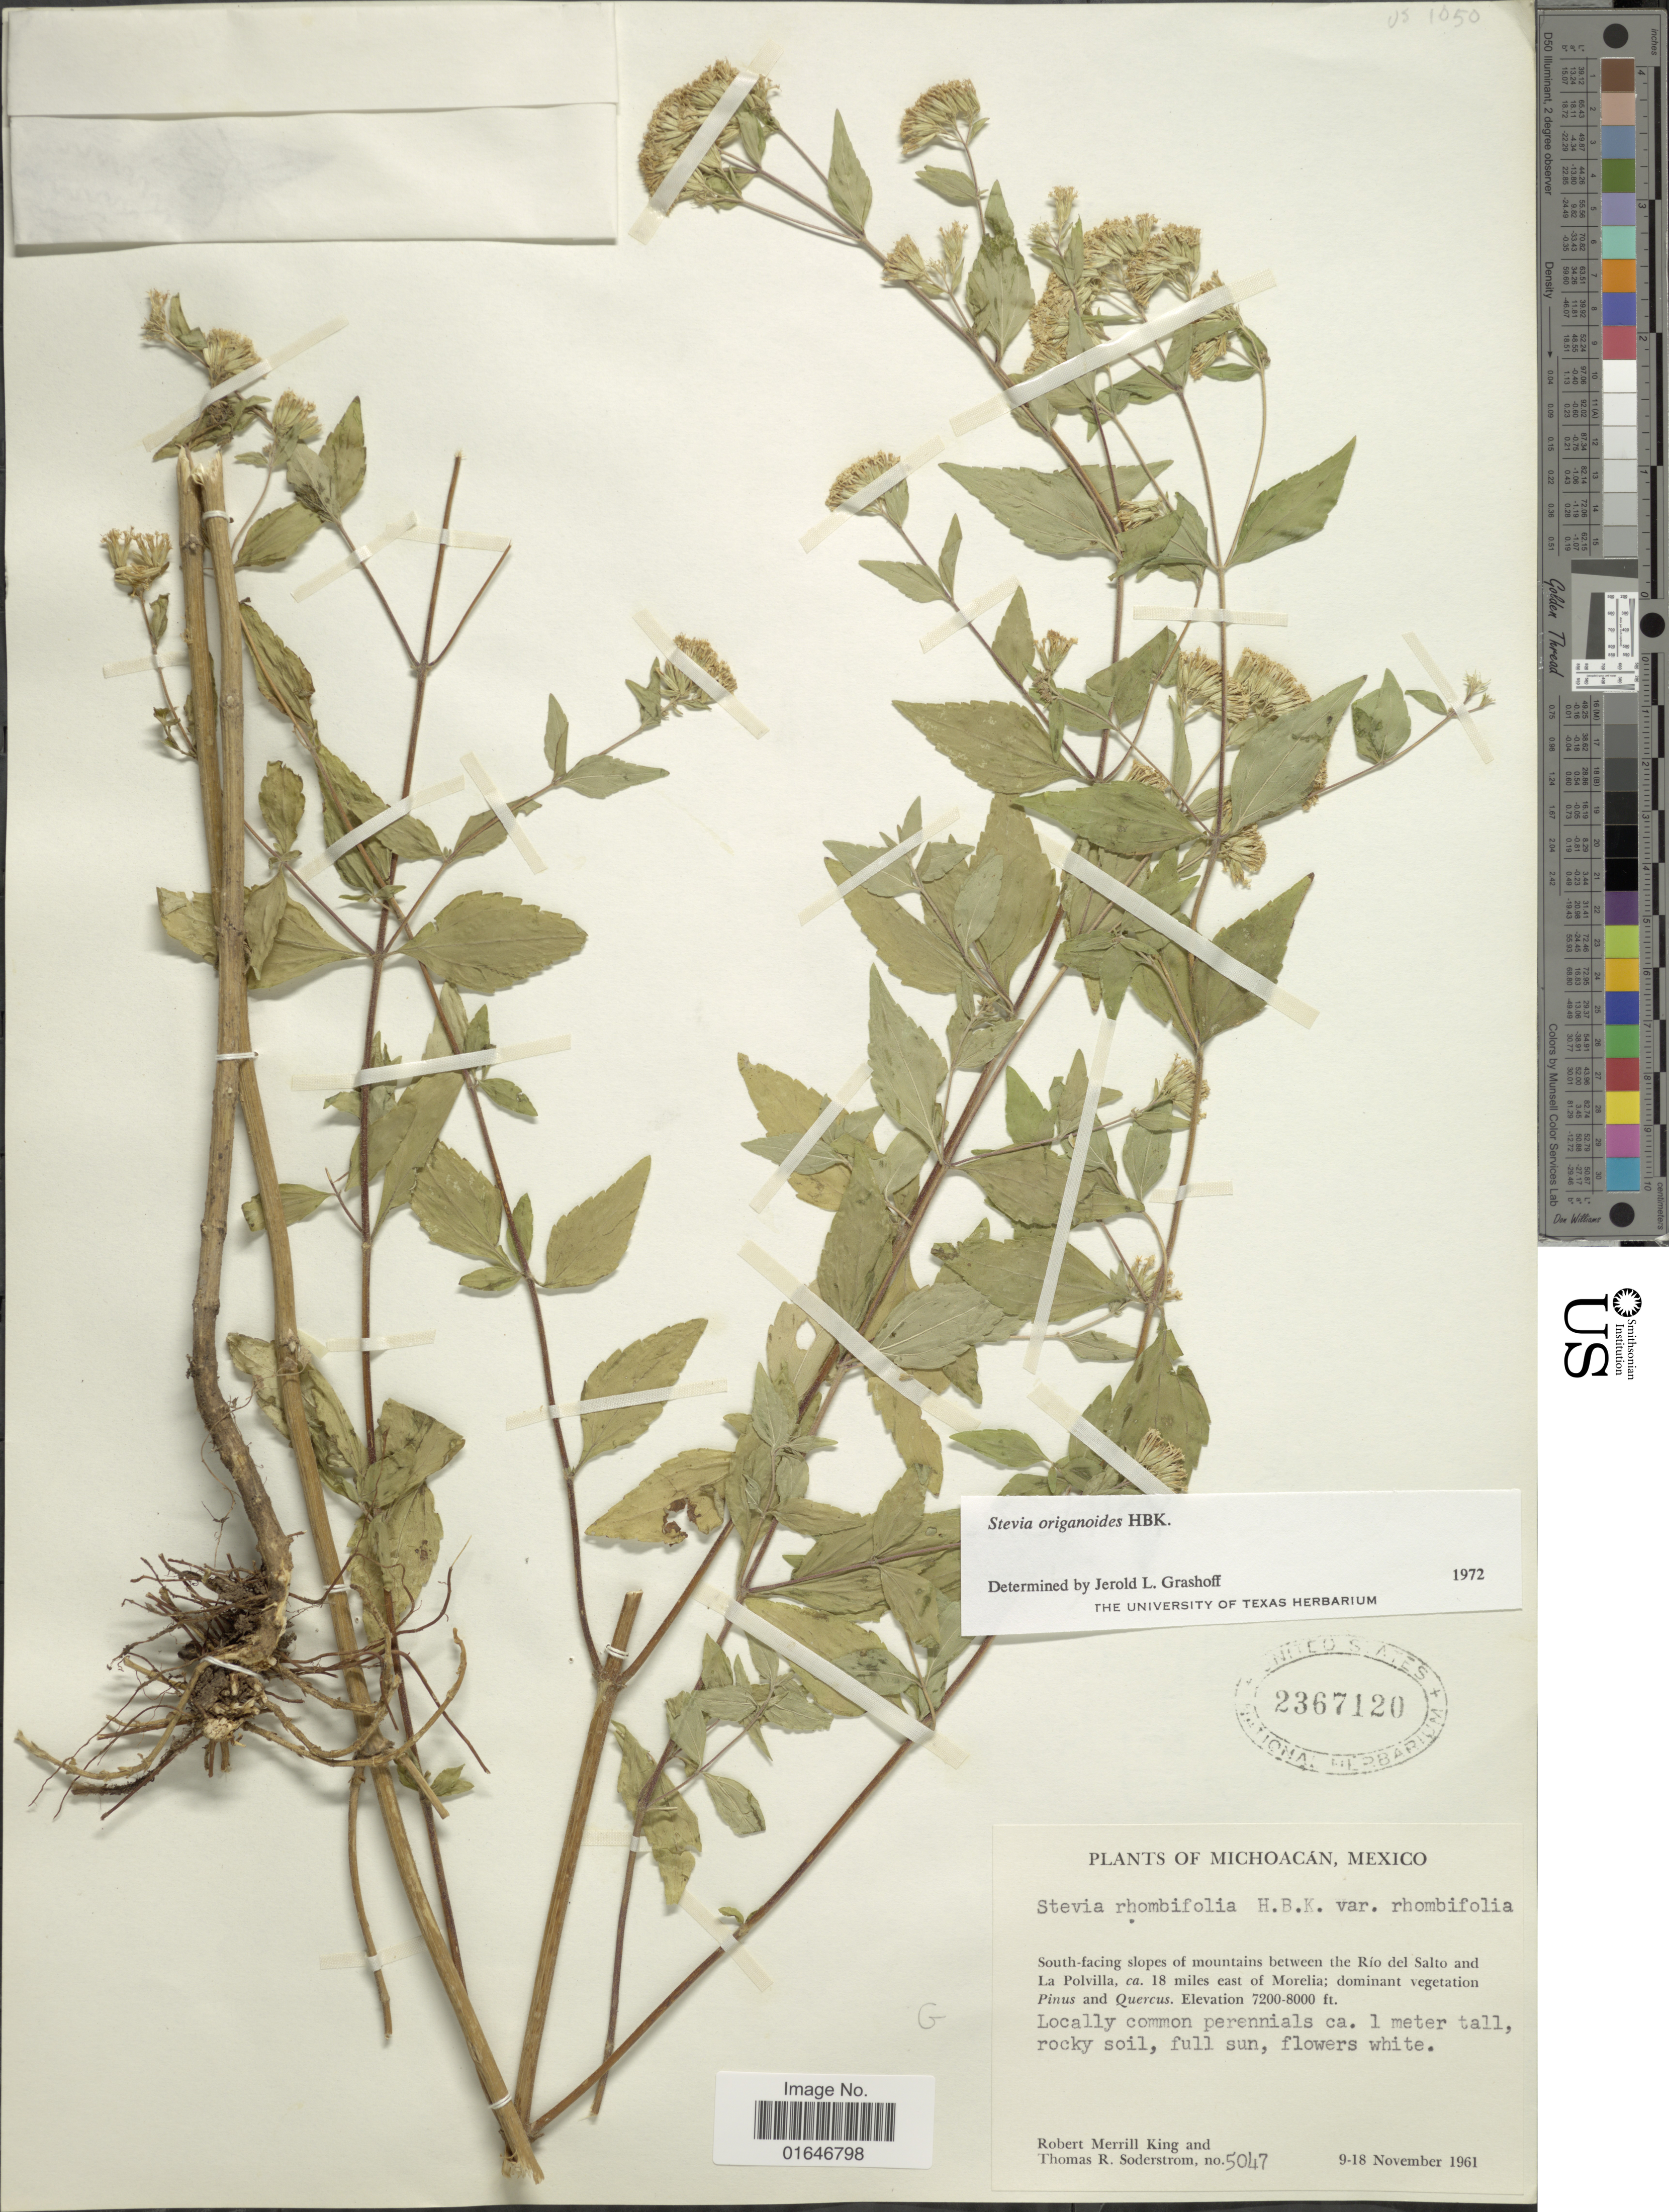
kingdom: Plantae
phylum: Tracheophyta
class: Magnoliopsida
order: Asterales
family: Asteraceae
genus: Stevia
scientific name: Stevia origanoides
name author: Kunth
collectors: R. M. King & T. R. Soderstrom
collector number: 5047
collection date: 1961-11-09/1961-11-18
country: Mexico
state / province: Michoacán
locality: South-facing slopes of mountains between the Rio del Salto and La Polvilla, ca. 18 miles east of Morelia.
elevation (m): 2195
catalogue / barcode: US 2367120